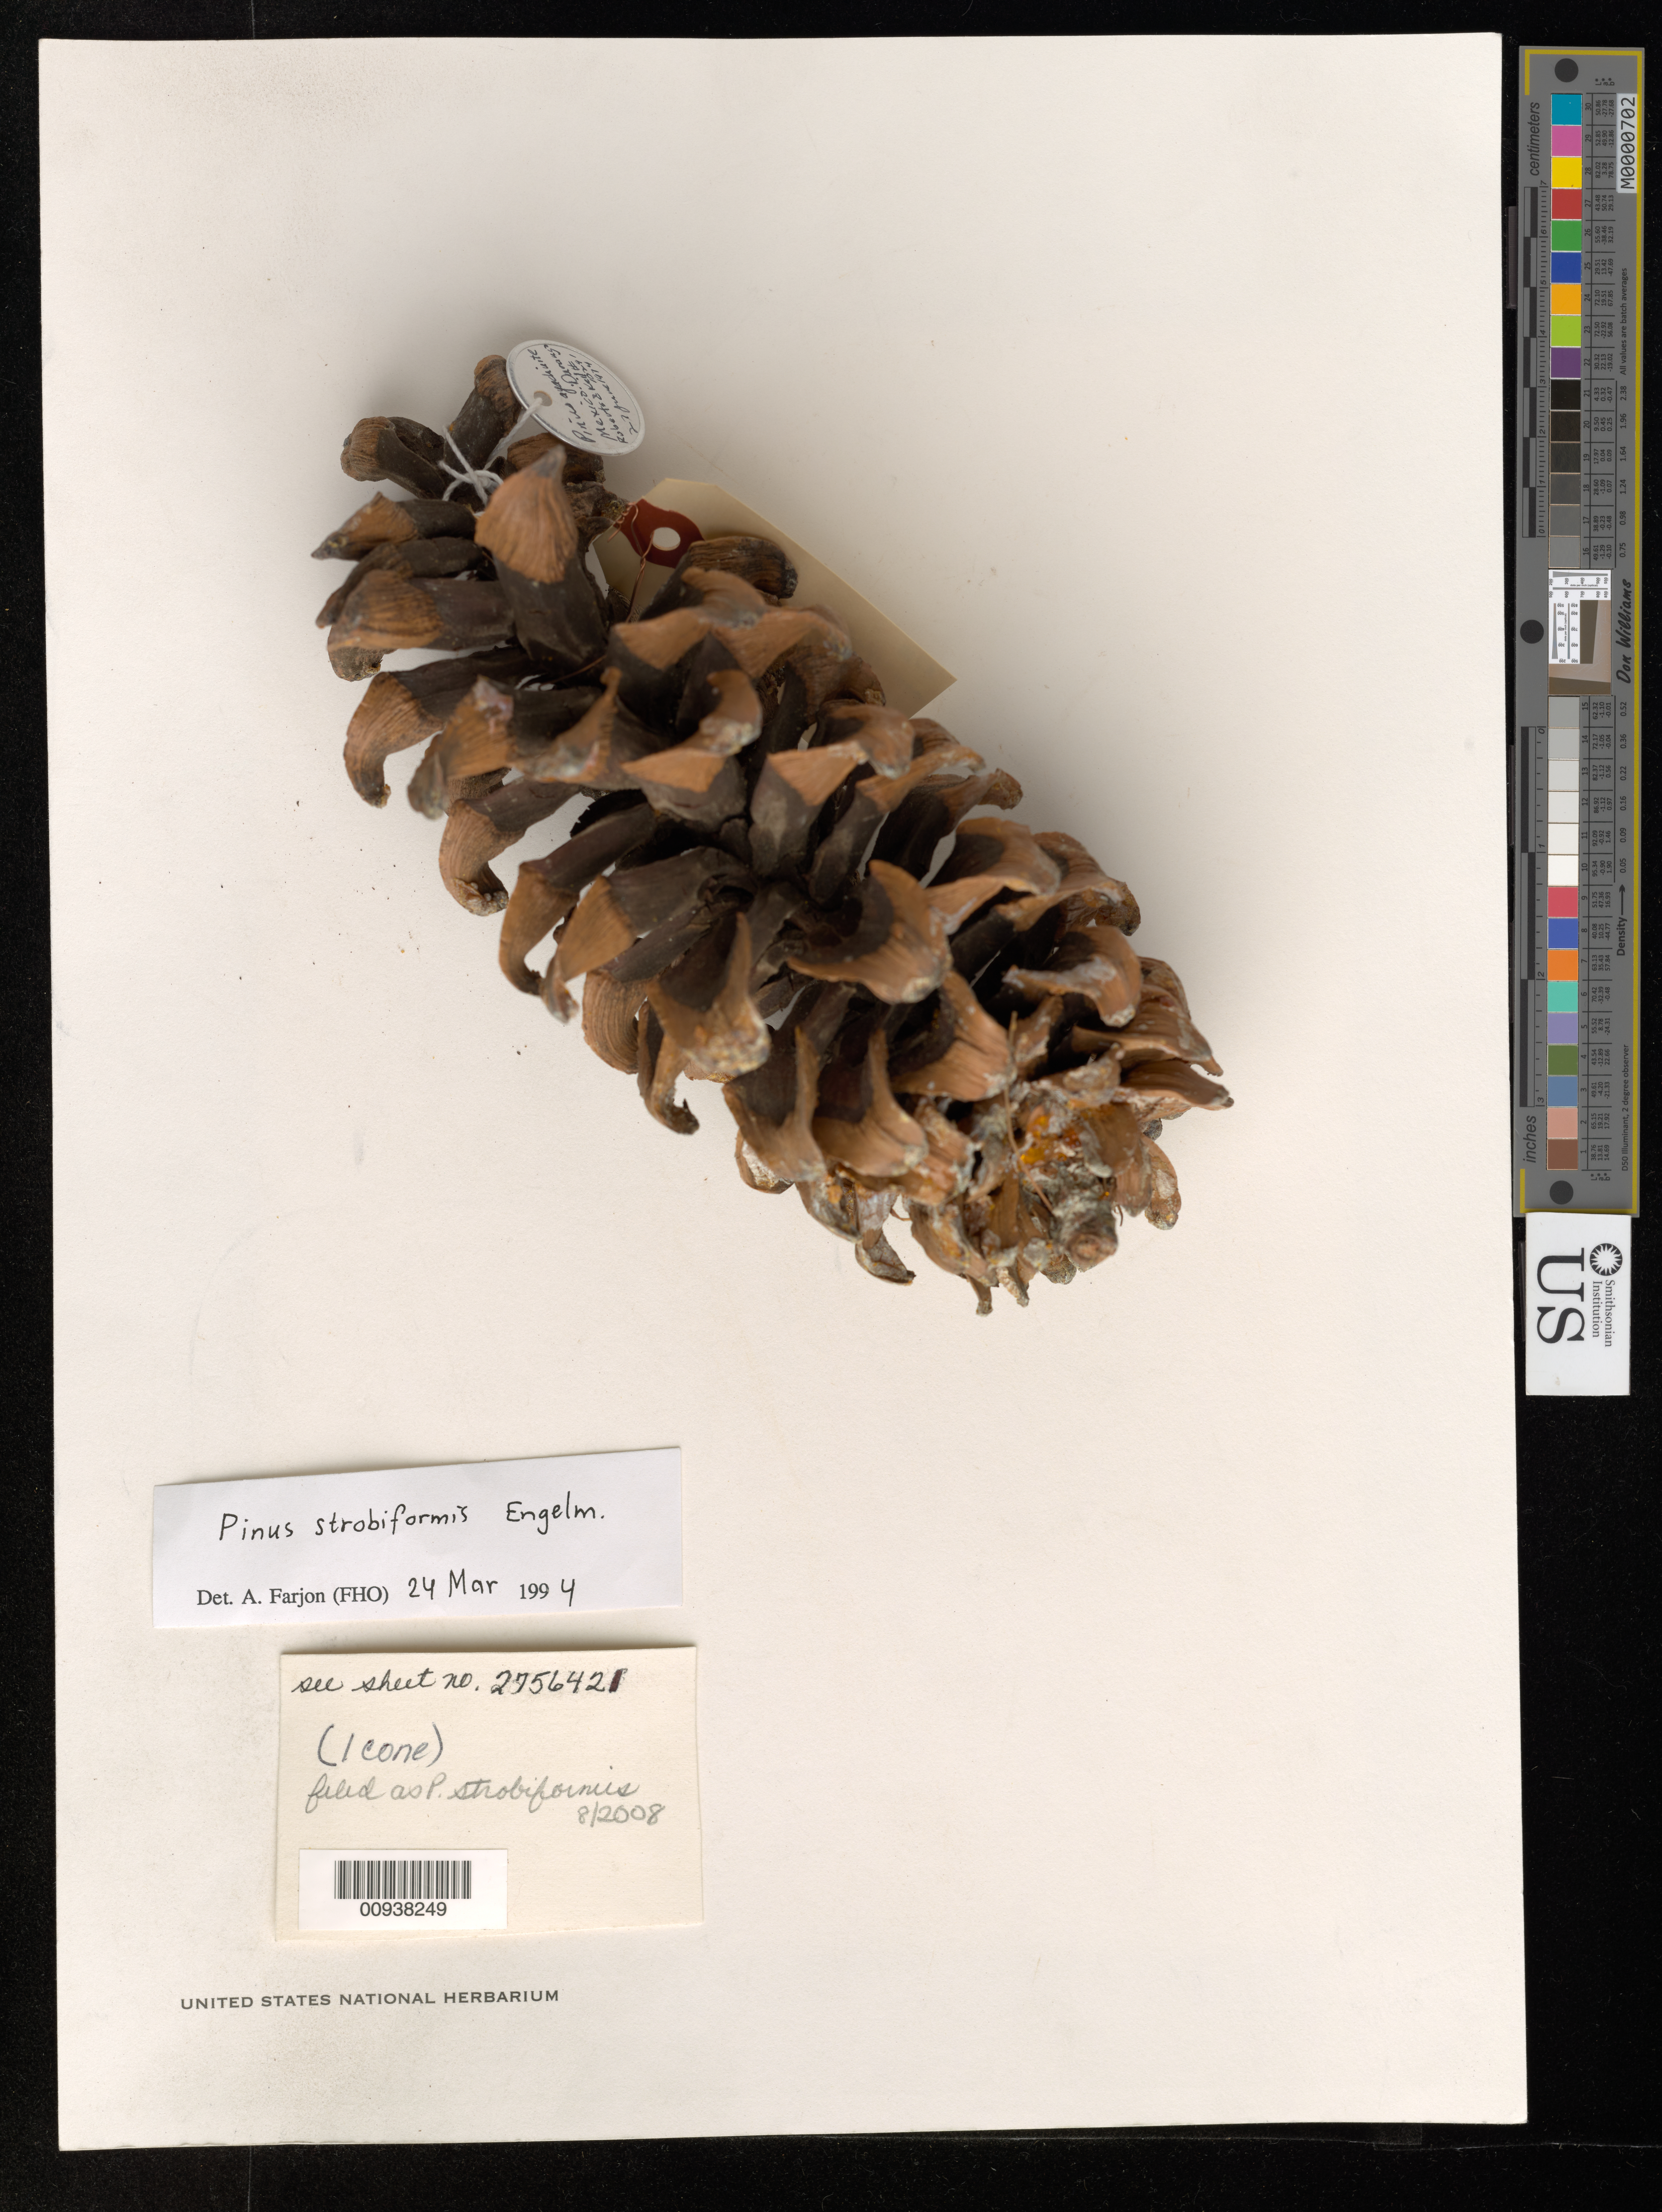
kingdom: Plantae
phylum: Tracheophyta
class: Pinopsida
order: Pinales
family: Pinaceae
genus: Pinus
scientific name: Pinus strobiformis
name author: Engelm.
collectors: M. Roberts & D. J. Keil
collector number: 10291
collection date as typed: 27 Jun 1974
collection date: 1974-06-27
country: Mexico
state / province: Durango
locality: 6 mi. E of La Ciudad at turnoff to San Juan.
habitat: Pine forest.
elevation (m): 2621